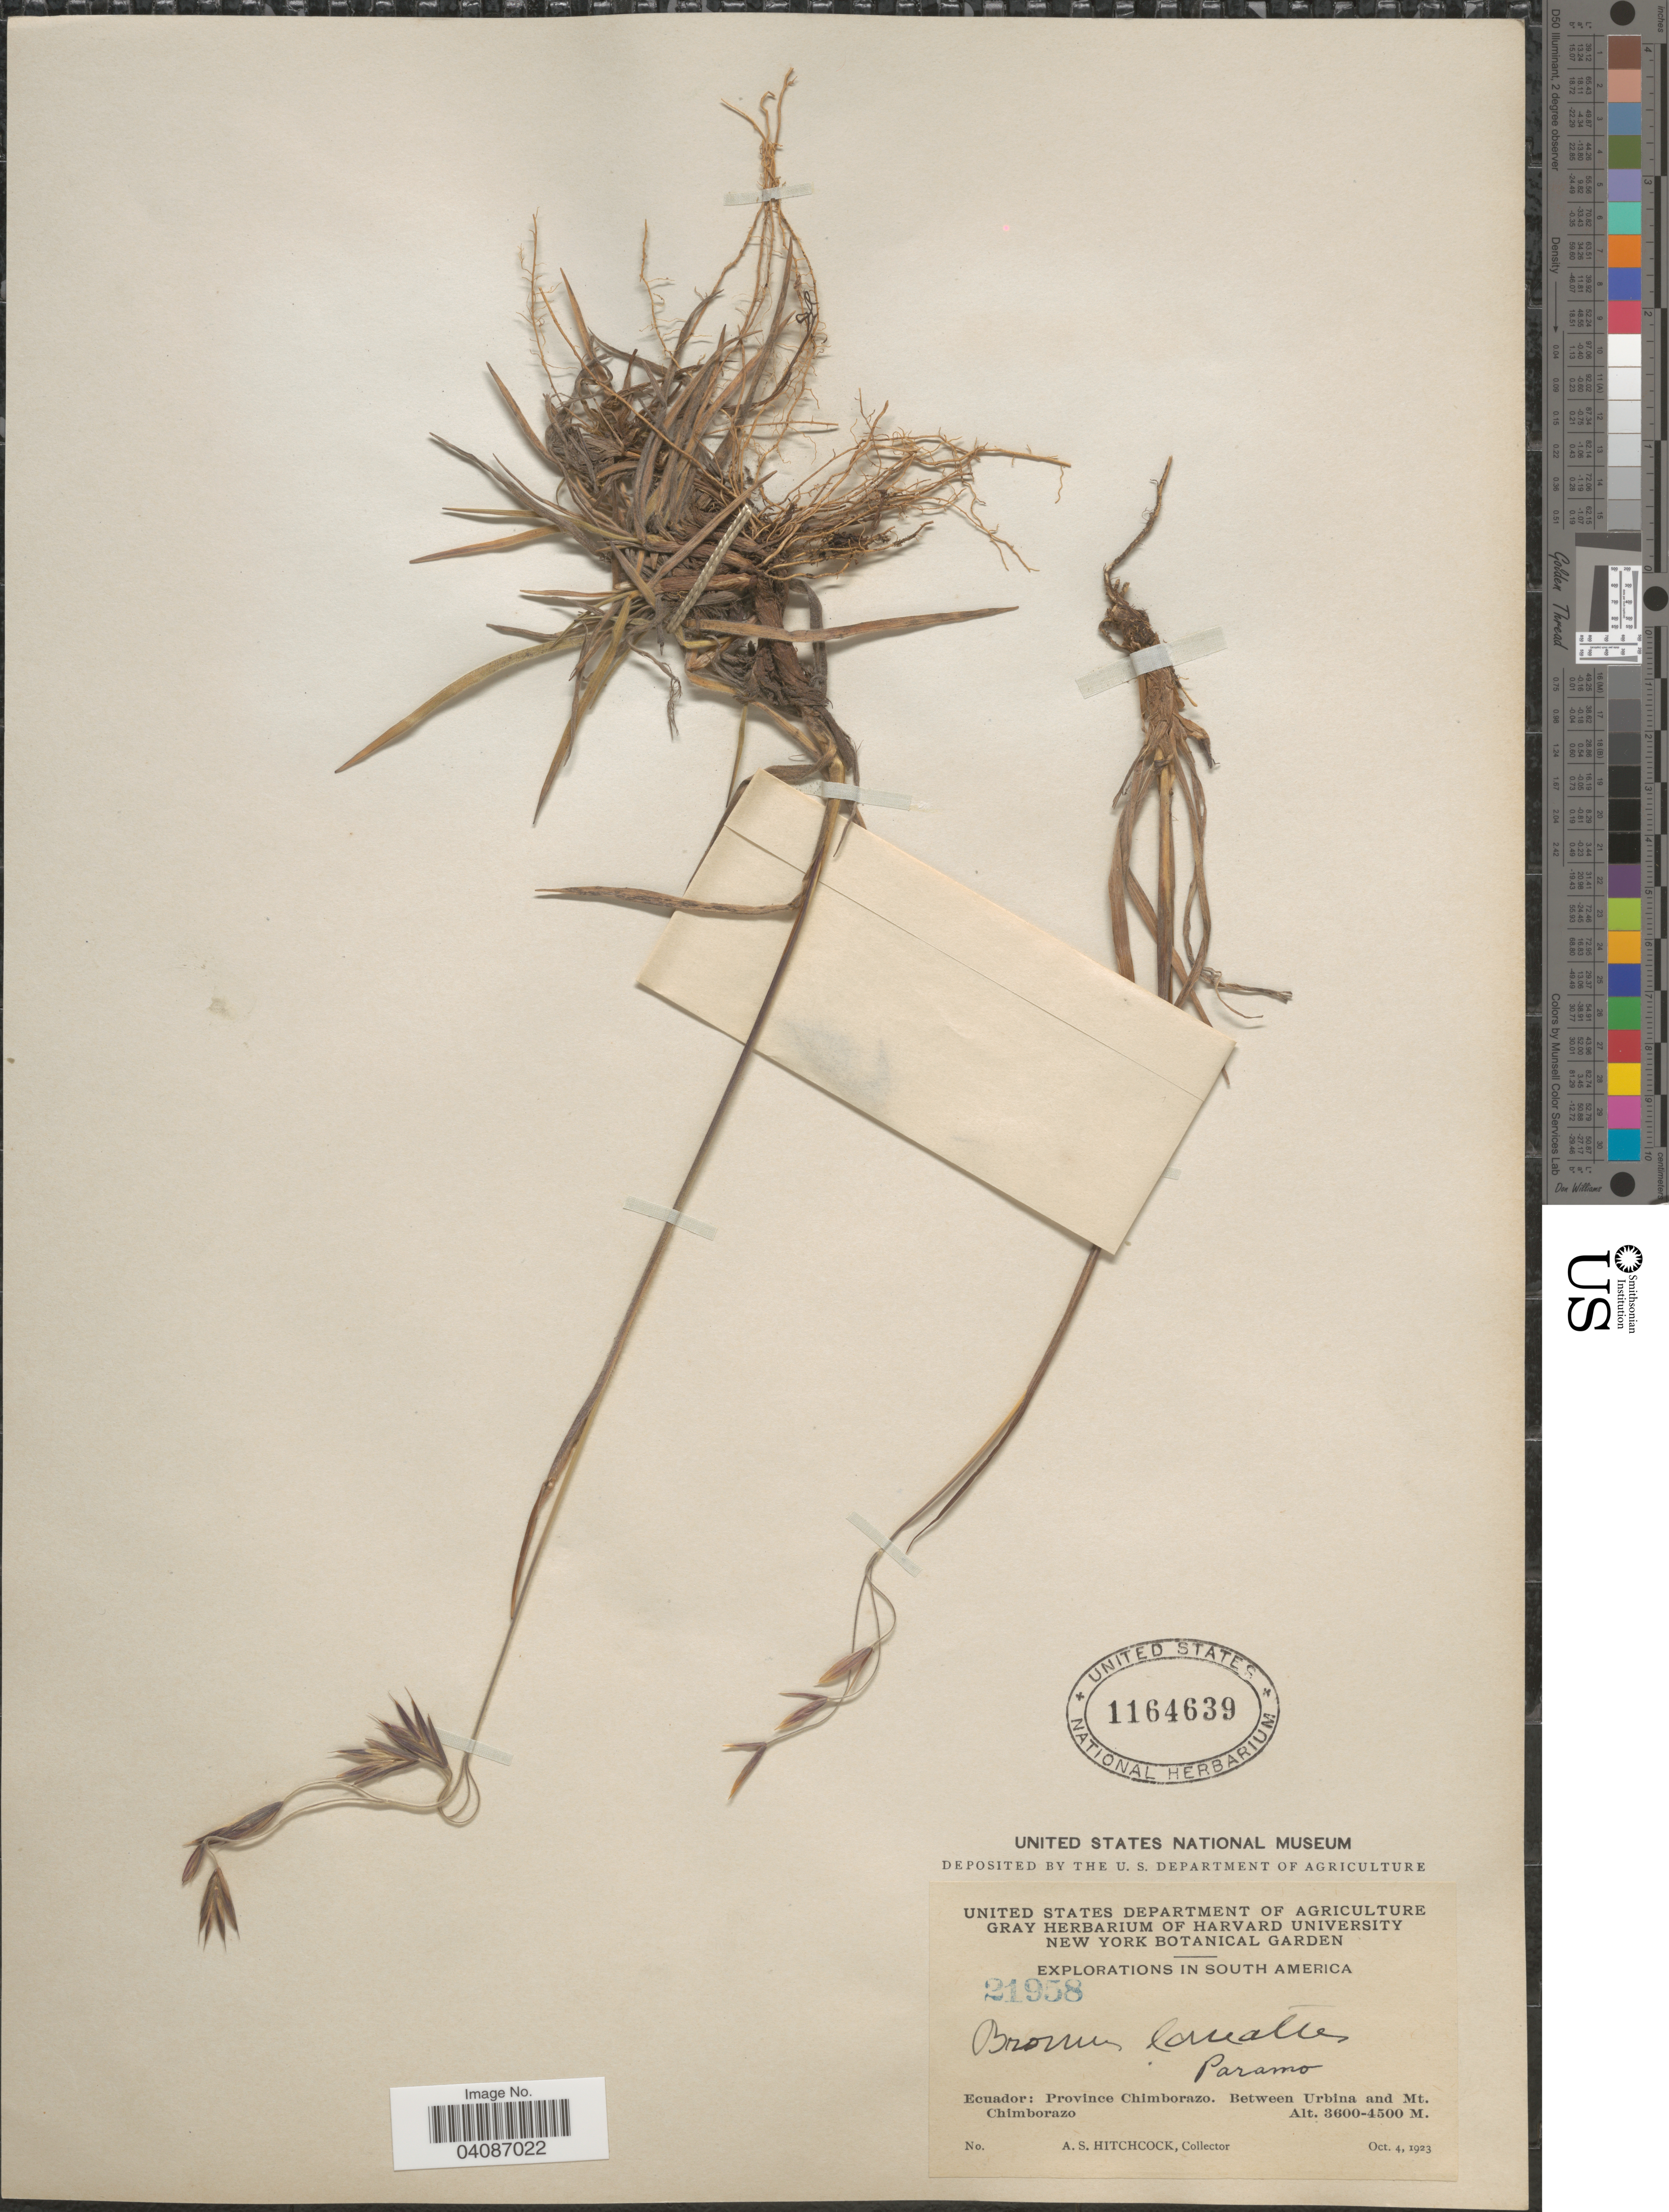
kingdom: Plantae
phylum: Tracheophyta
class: Liliopsida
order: Poales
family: Poaceae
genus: Bromus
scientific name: Bromus lanatus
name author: Kunth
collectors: A. S. Hitchcock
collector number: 21958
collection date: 1923-10-04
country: Ecuador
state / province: Chimborazo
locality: Between Urbina and Mt. Chimborazo. Explorations In South America.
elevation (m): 3600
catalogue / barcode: US 1164639